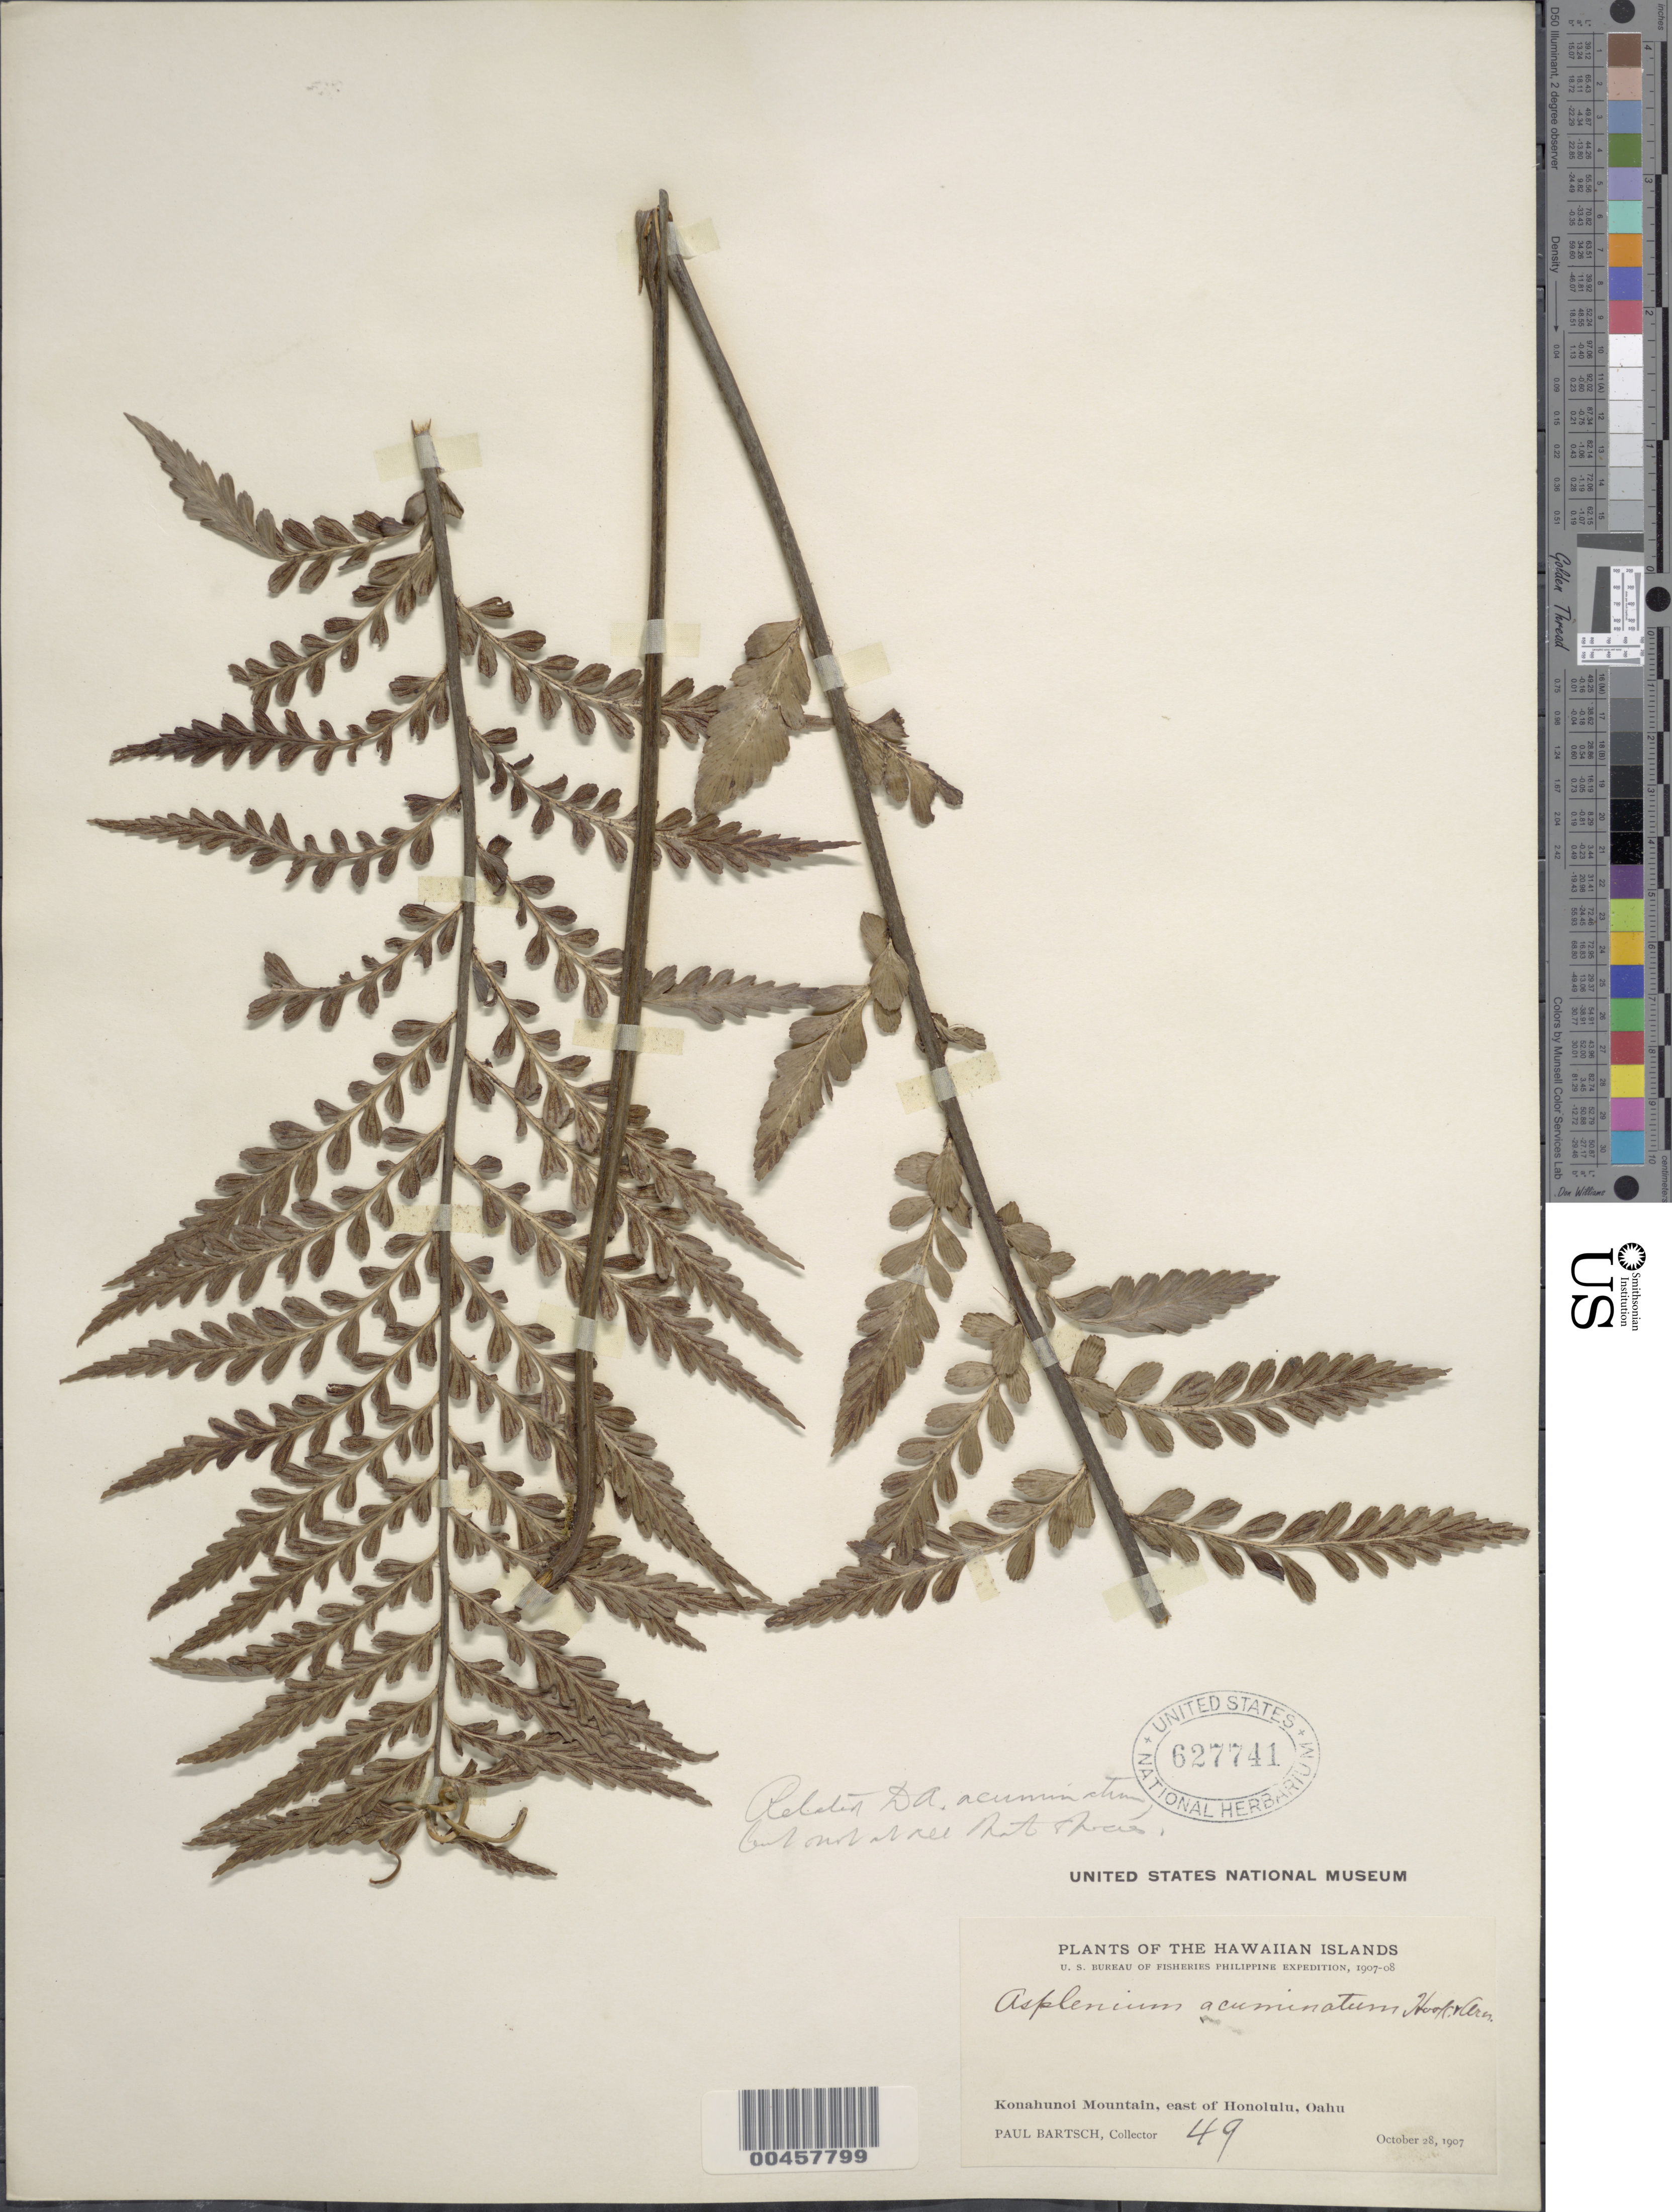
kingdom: Plantae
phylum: Tracheophyta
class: Polypodiopsida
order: Polypodiales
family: Aspleniaceae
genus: Asplenium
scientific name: Asplenium acuminatum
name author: Hook. & Arn.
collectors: P. Bartsch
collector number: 49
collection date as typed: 28 Oct 1907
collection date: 1907-10-28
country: United States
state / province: Hawaii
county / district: Honolulu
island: Oahu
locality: Konahunoi Mountain, east of Honolulu, Oahu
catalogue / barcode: US 627741